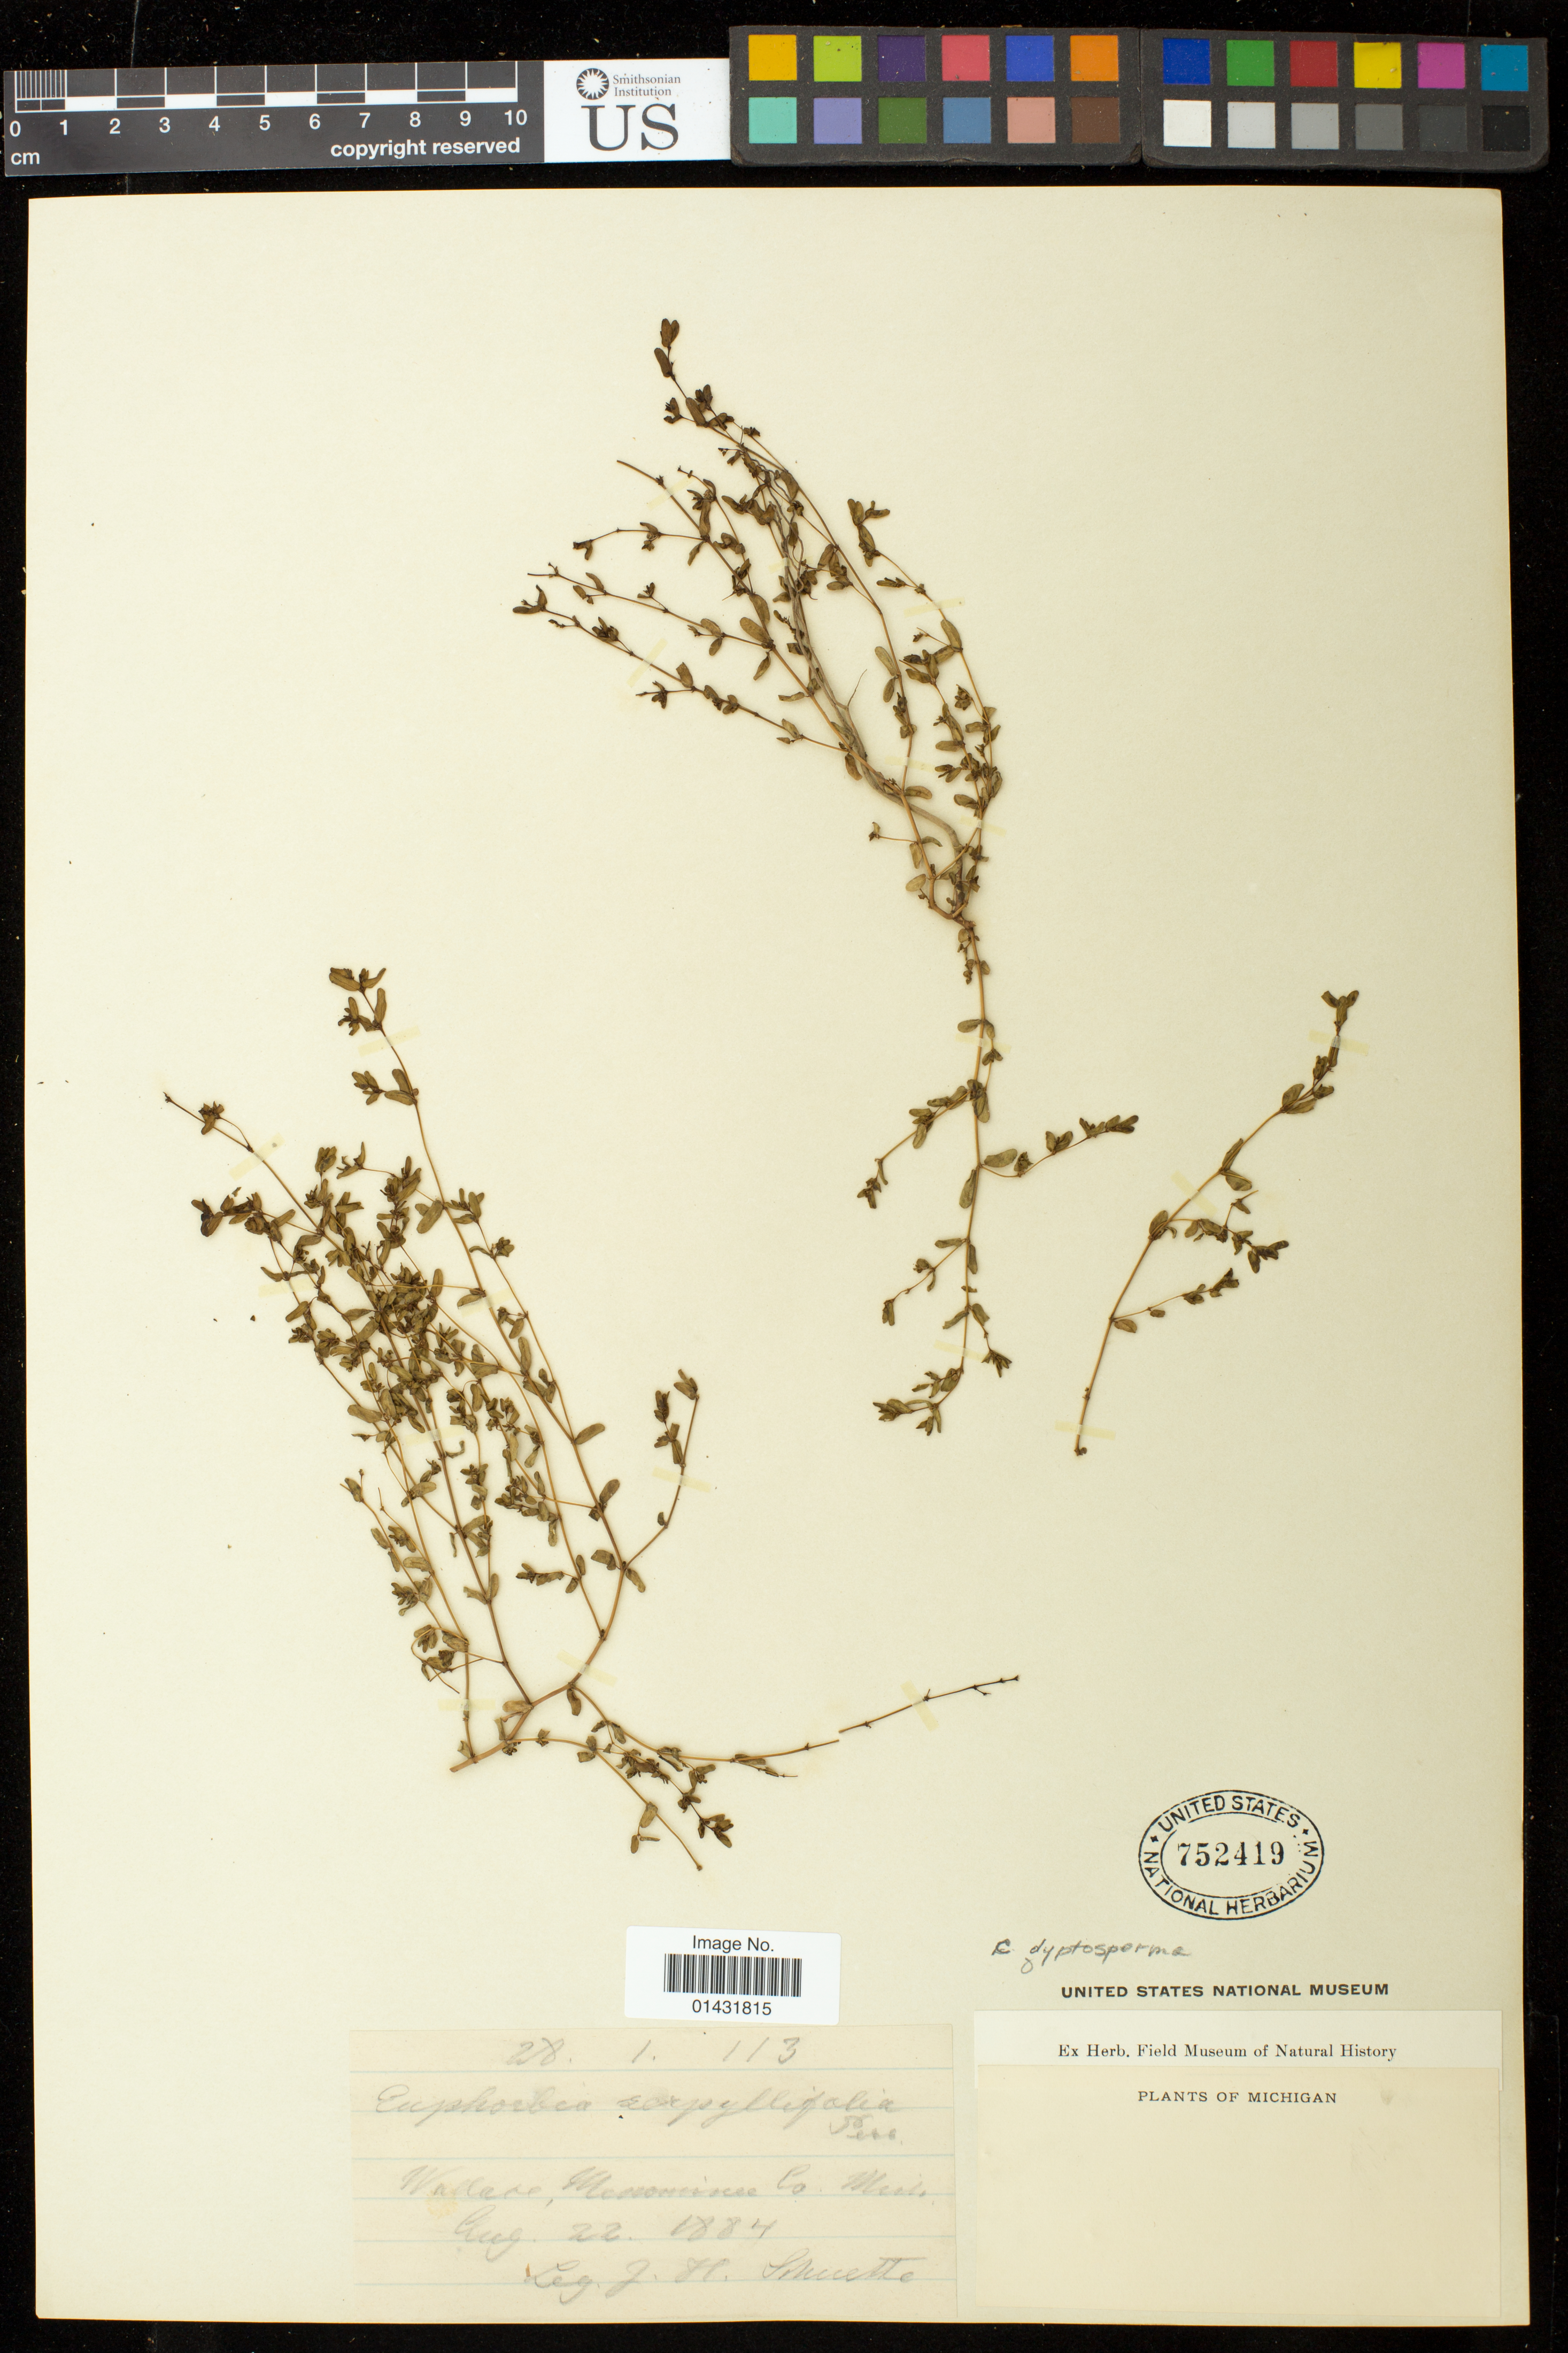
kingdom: Plantae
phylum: Tracheophyta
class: Magnoliopsida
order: Malpighiales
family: Euphorbiaceae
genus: Euphorbia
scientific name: Euphorbia glyptosperma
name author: Engelm.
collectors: J. H. Schuette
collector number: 28.1.113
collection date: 1884-08-22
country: United States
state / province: Michigan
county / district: Menominee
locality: Wallace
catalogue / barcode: US 752419